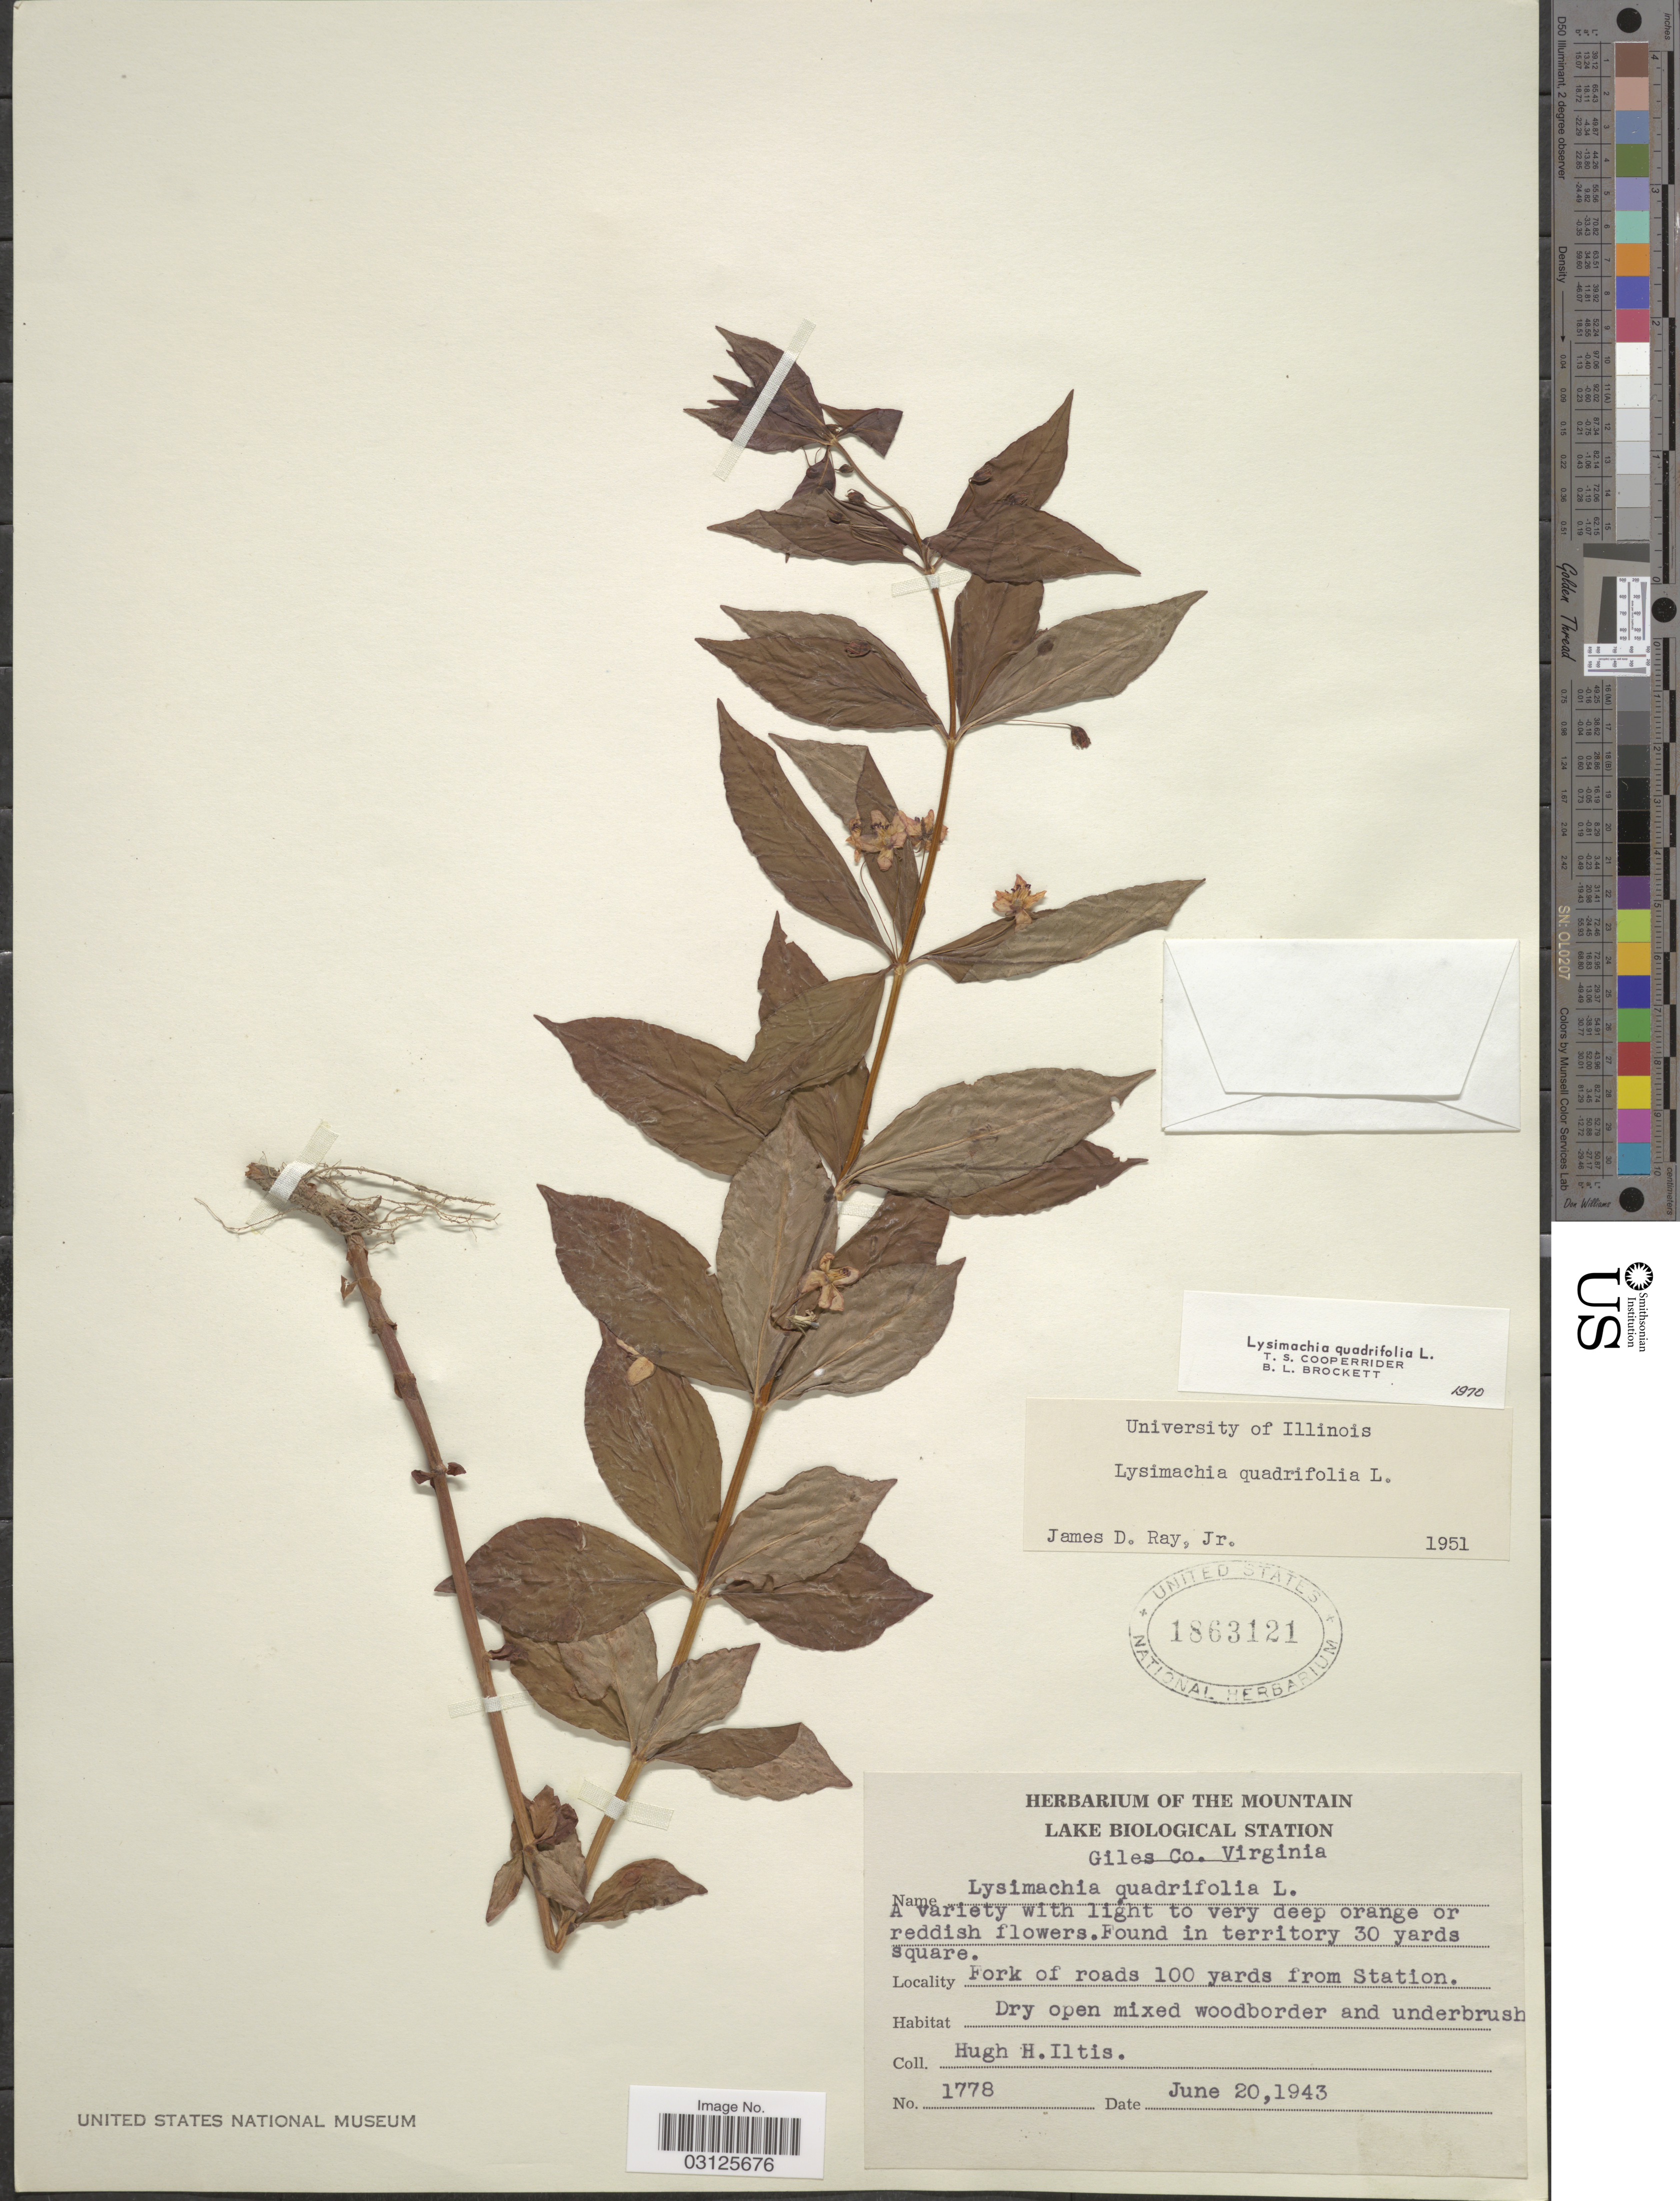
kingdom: Plantae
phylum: Tracheophyta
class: Magnoliopsida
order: Ericales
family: Primulaceae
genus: Lysimachia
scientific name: Lysimachia quadrifolia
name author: L.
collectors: H. Iltis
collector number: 1778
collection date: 1943-06-20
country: United States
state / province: Virginia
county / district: Giles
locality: Giles Co., Fork roads 100 yards from Station.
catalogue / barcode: US 1863121